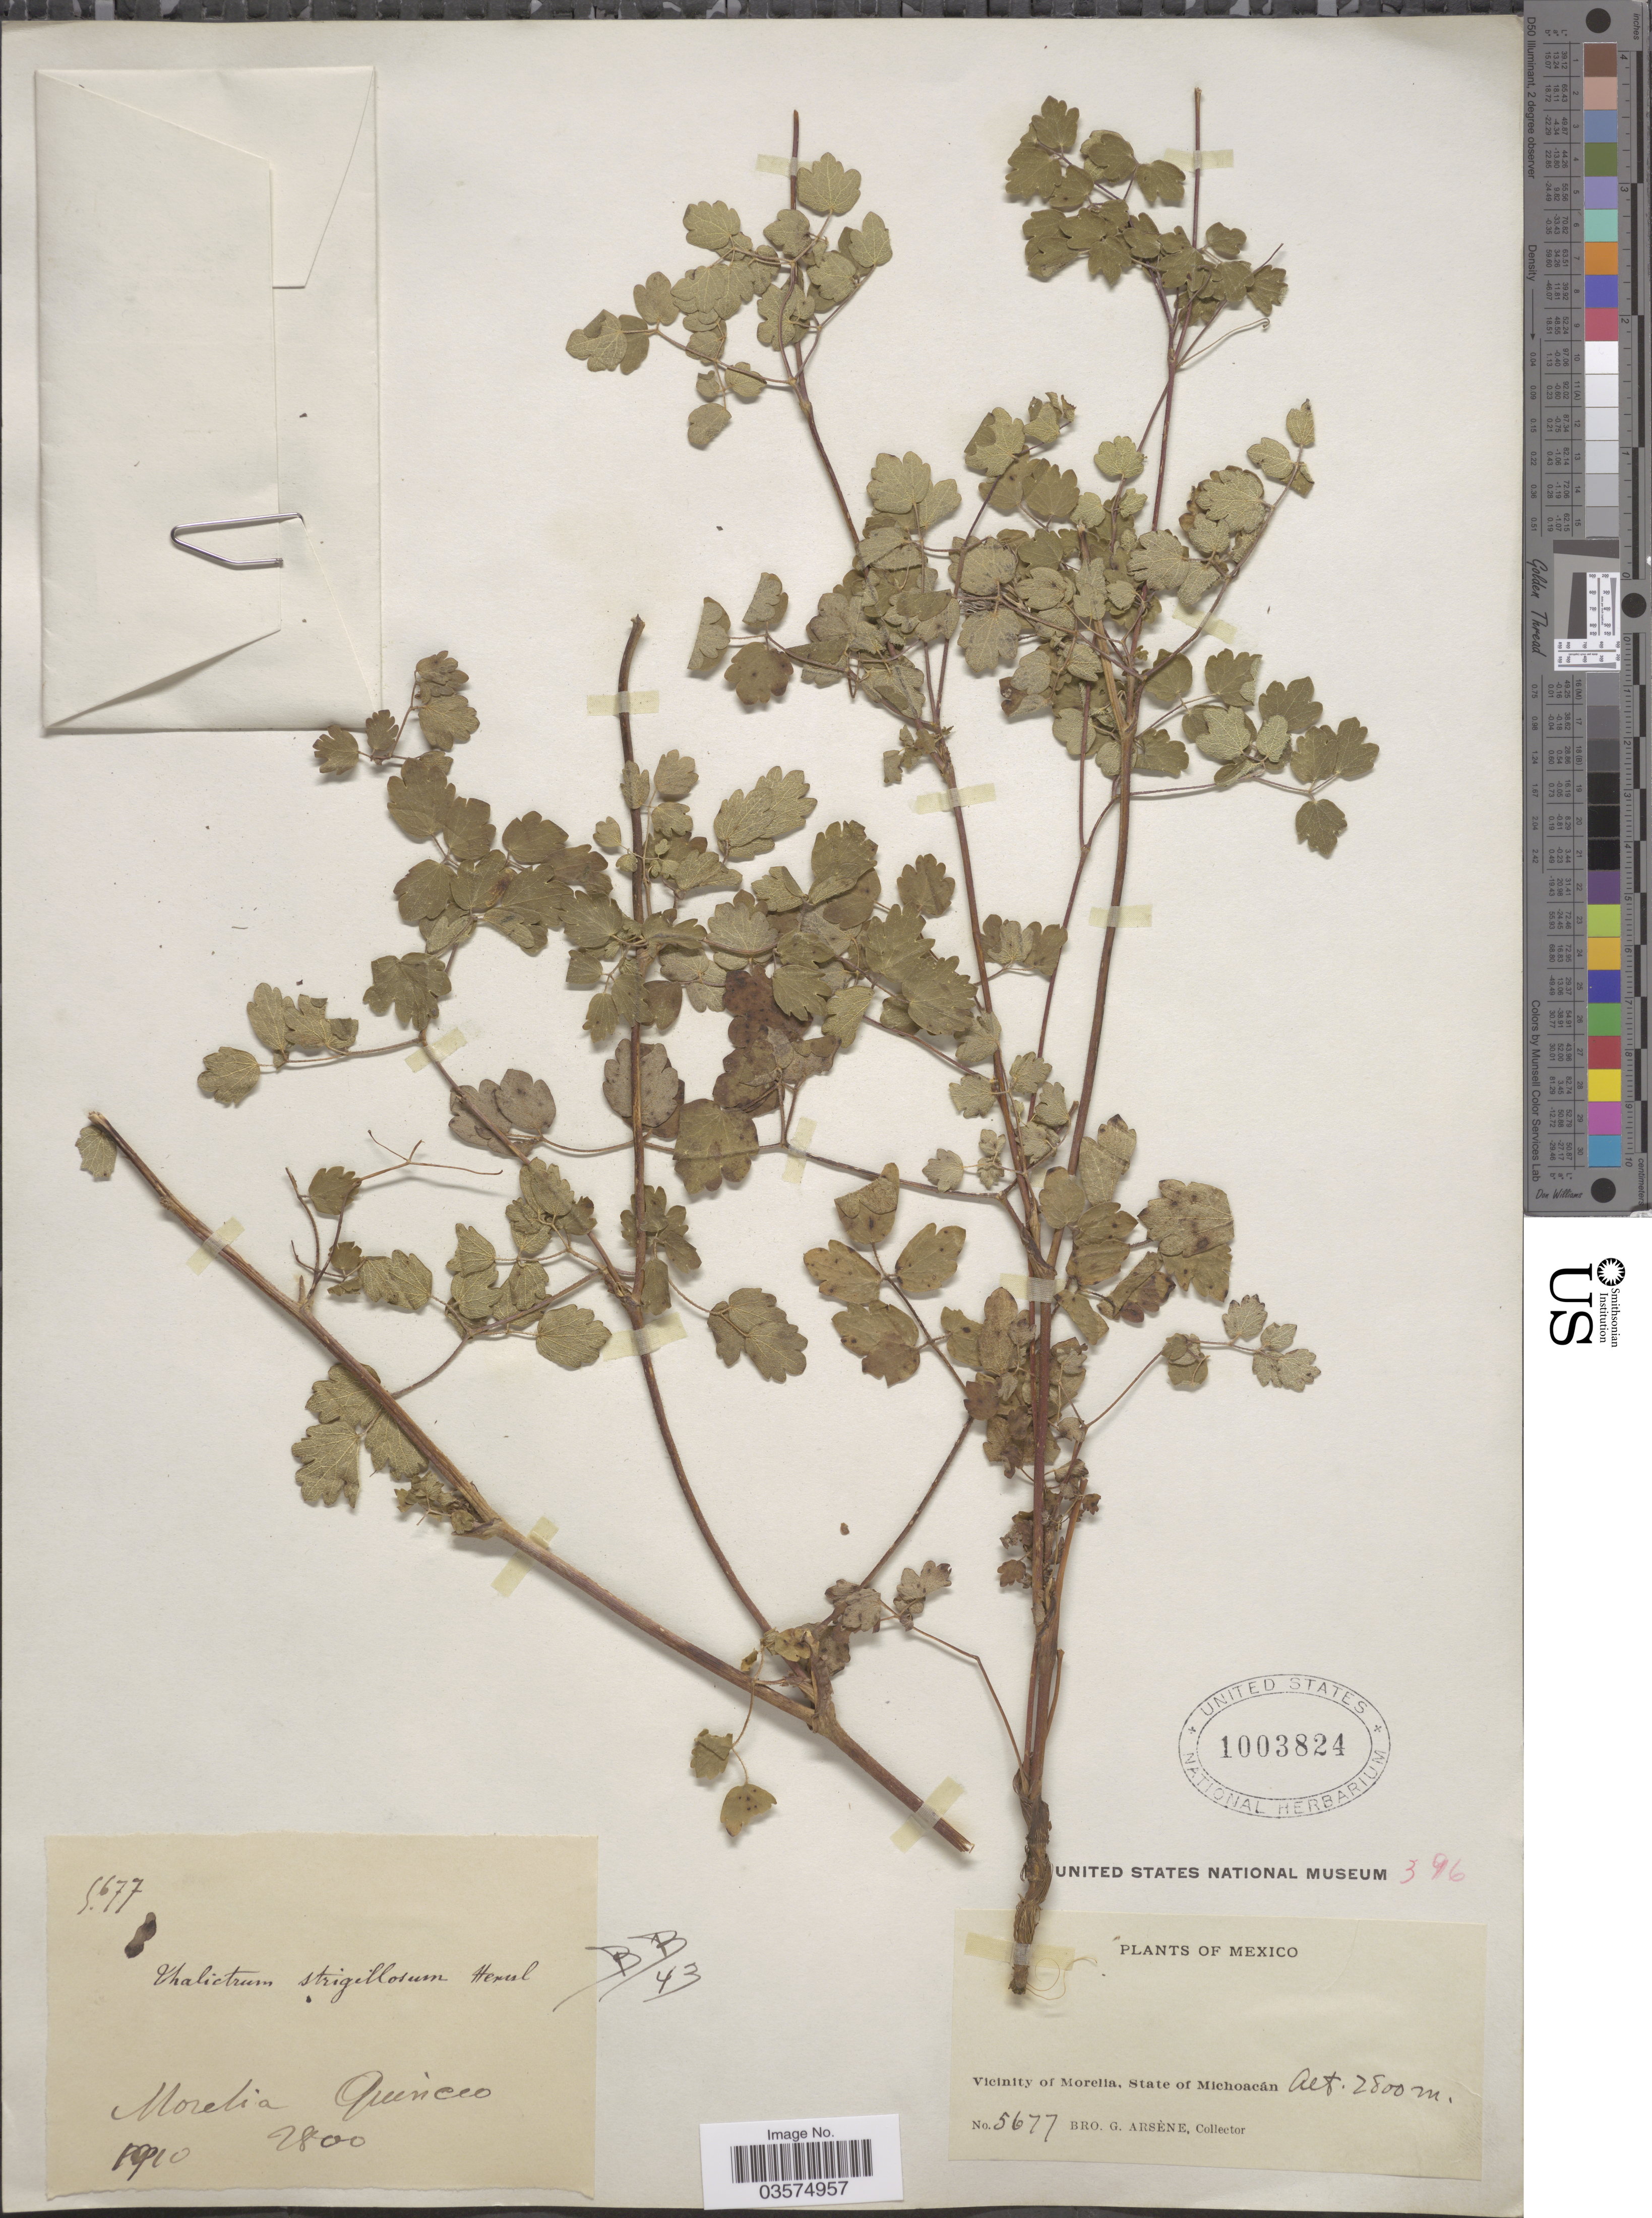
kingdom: Plantae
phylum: Tracheophyta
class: Magnoliopsida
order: Ranunculales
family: Ranunculaceae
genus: Thalictrum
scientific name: Thalictrum strigillosum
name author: Hemsl.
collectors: Bro. G. Arsène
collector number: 5677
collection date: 1910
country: Mexico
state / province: Michoacán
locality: Morelia. Quinceo. Vicinity of Morelia.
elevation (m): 2800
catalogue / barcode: US 1003824